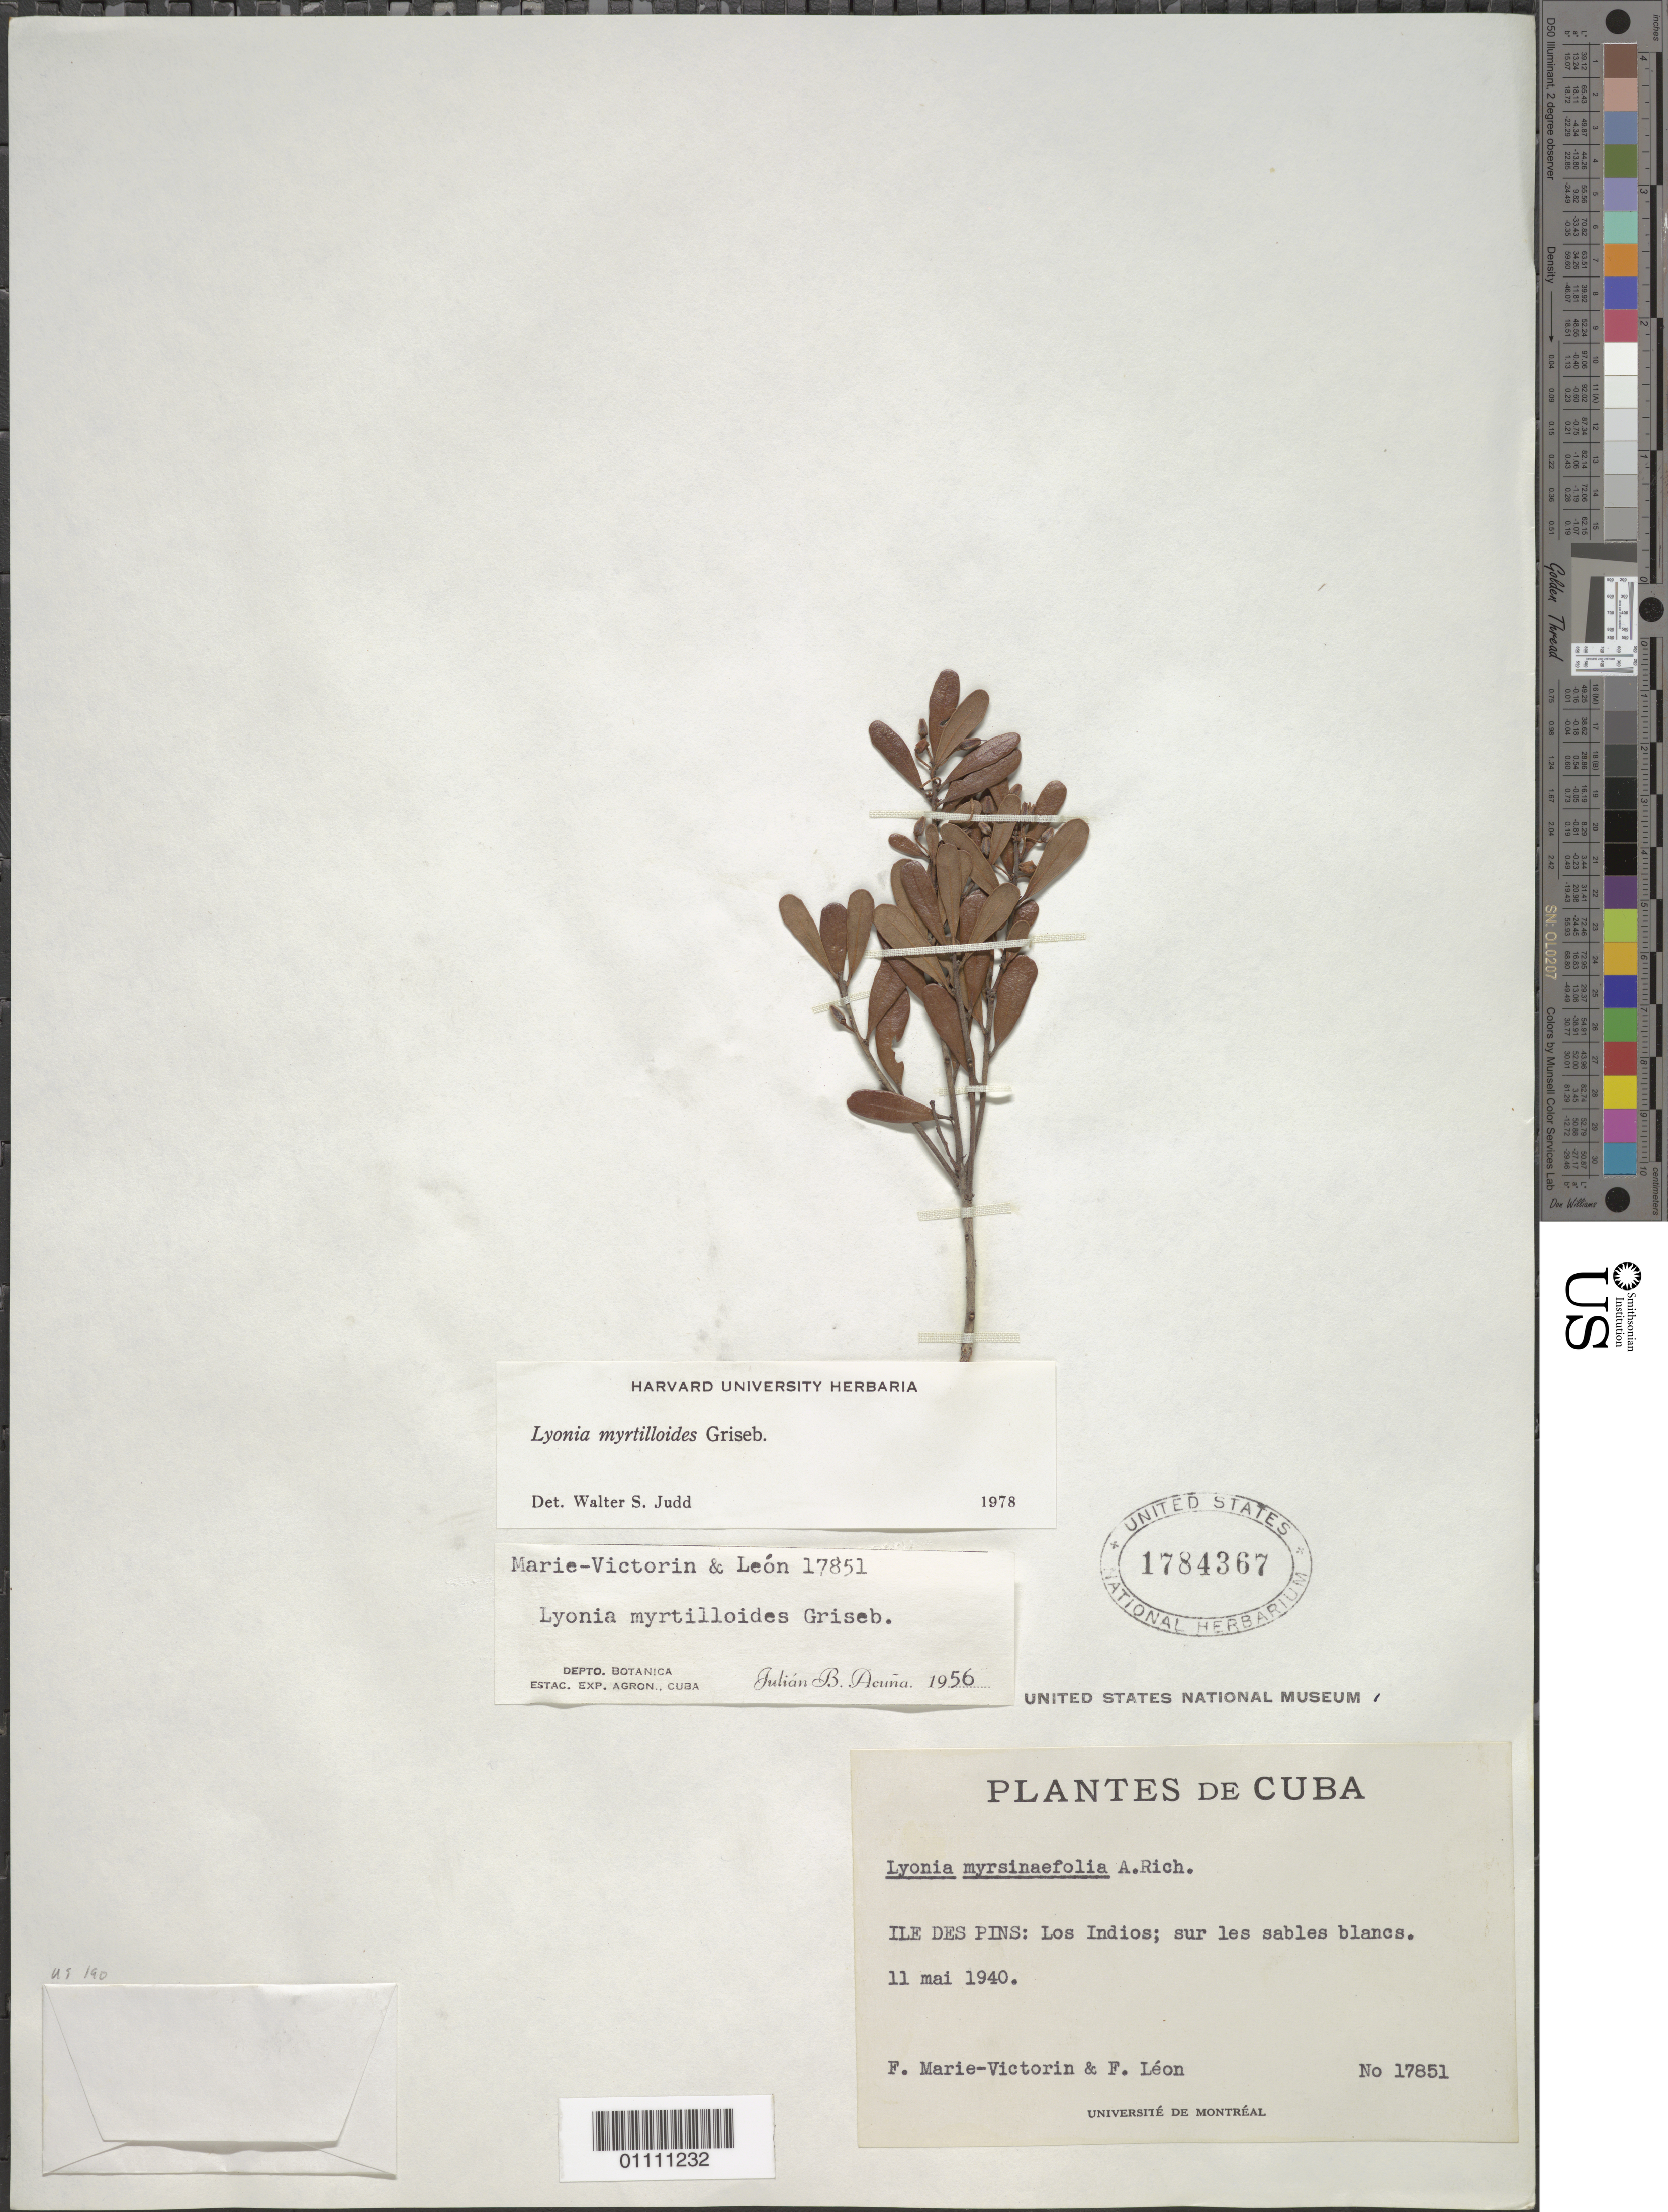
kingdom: Plantae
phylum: Tracheophyta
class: Magnoliopsida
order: Ericales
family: Ericaceae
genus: Lyonia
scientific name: Lyonia myrtilloides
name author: Griseb.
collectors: Fr. Marie-Victorin & Bro. León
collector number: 17851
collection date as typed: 11 May 1940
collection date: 1940-05-11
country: Cuba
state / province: Isla de La Juventud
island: Isla de la Juventud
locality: Los Indios; sur les sables blancs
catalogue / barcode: US 1784367